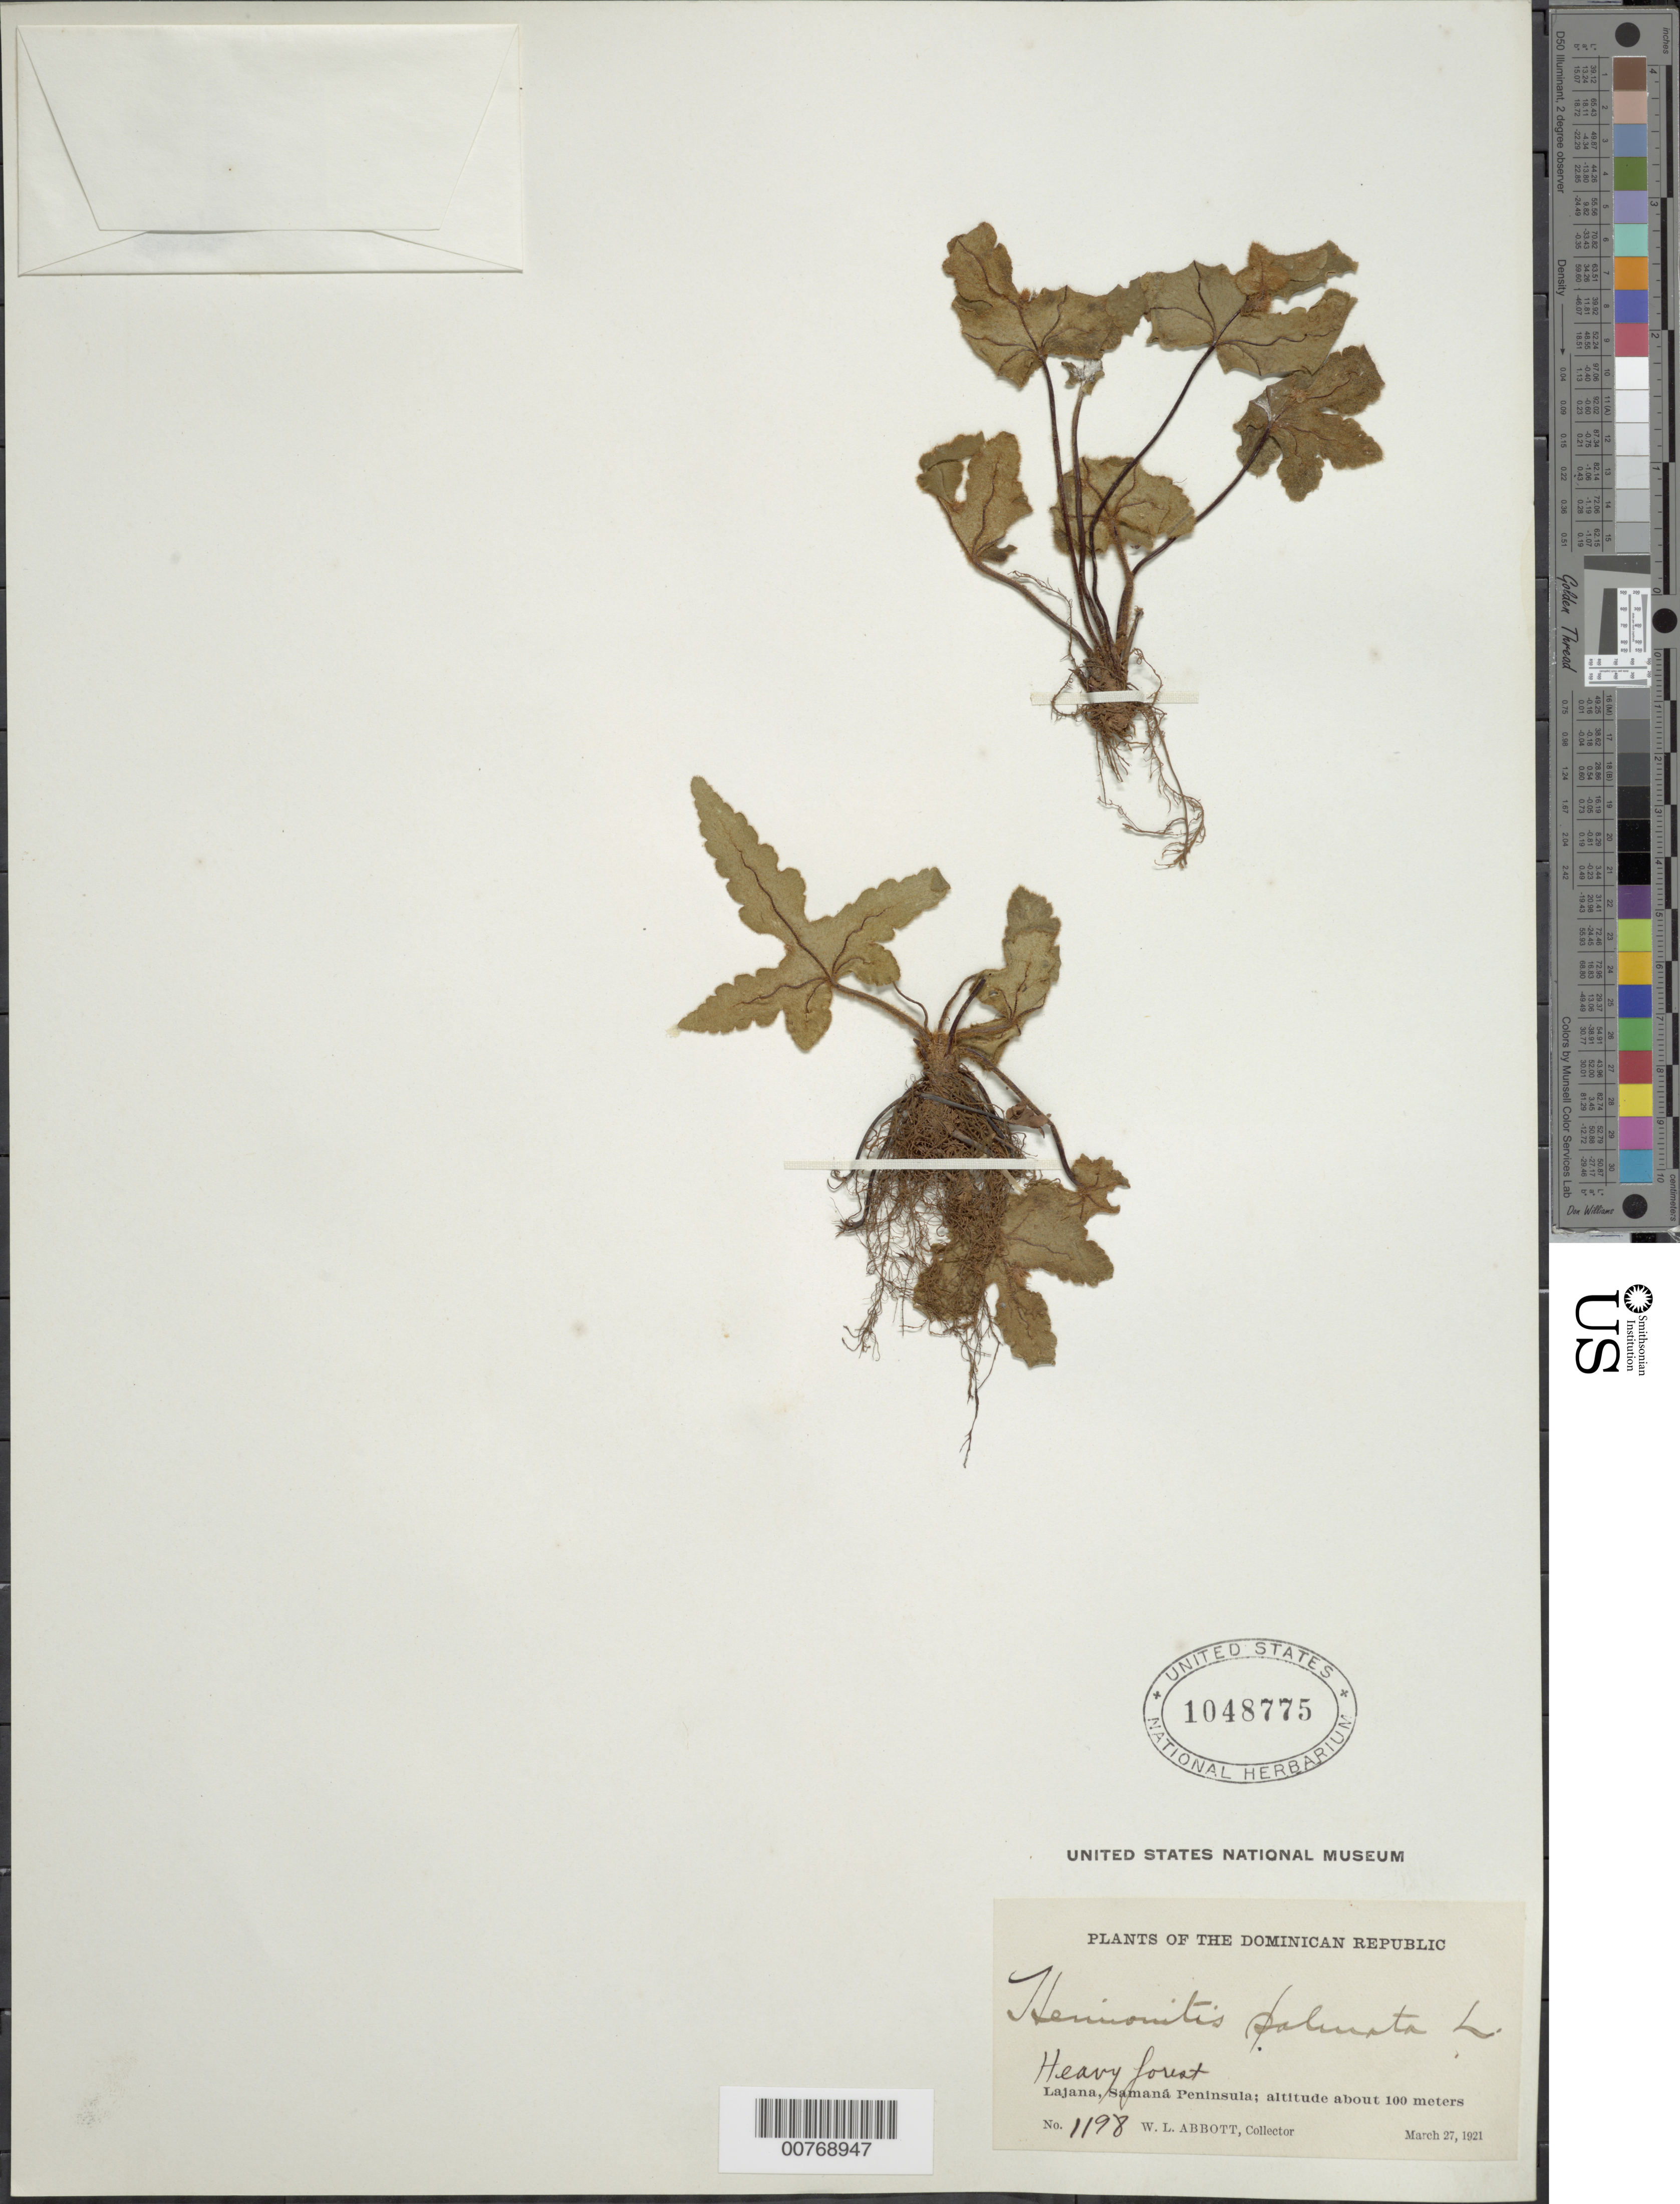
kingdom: Plantae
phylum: Tracheophyta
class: Polypodiopsida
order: Polypodiales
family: Pteridaceae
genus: Hemionitis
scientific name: Hemionitis palmata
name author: L.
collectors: W. L. Abbott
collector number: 1198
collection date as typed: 27 Mar 1910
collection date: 1910-03-27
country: Dominican Republic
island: Hispaniola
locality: Lajana, Samaná Peninsula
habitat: Heavy forest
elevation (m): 100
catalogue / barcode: US 1048775